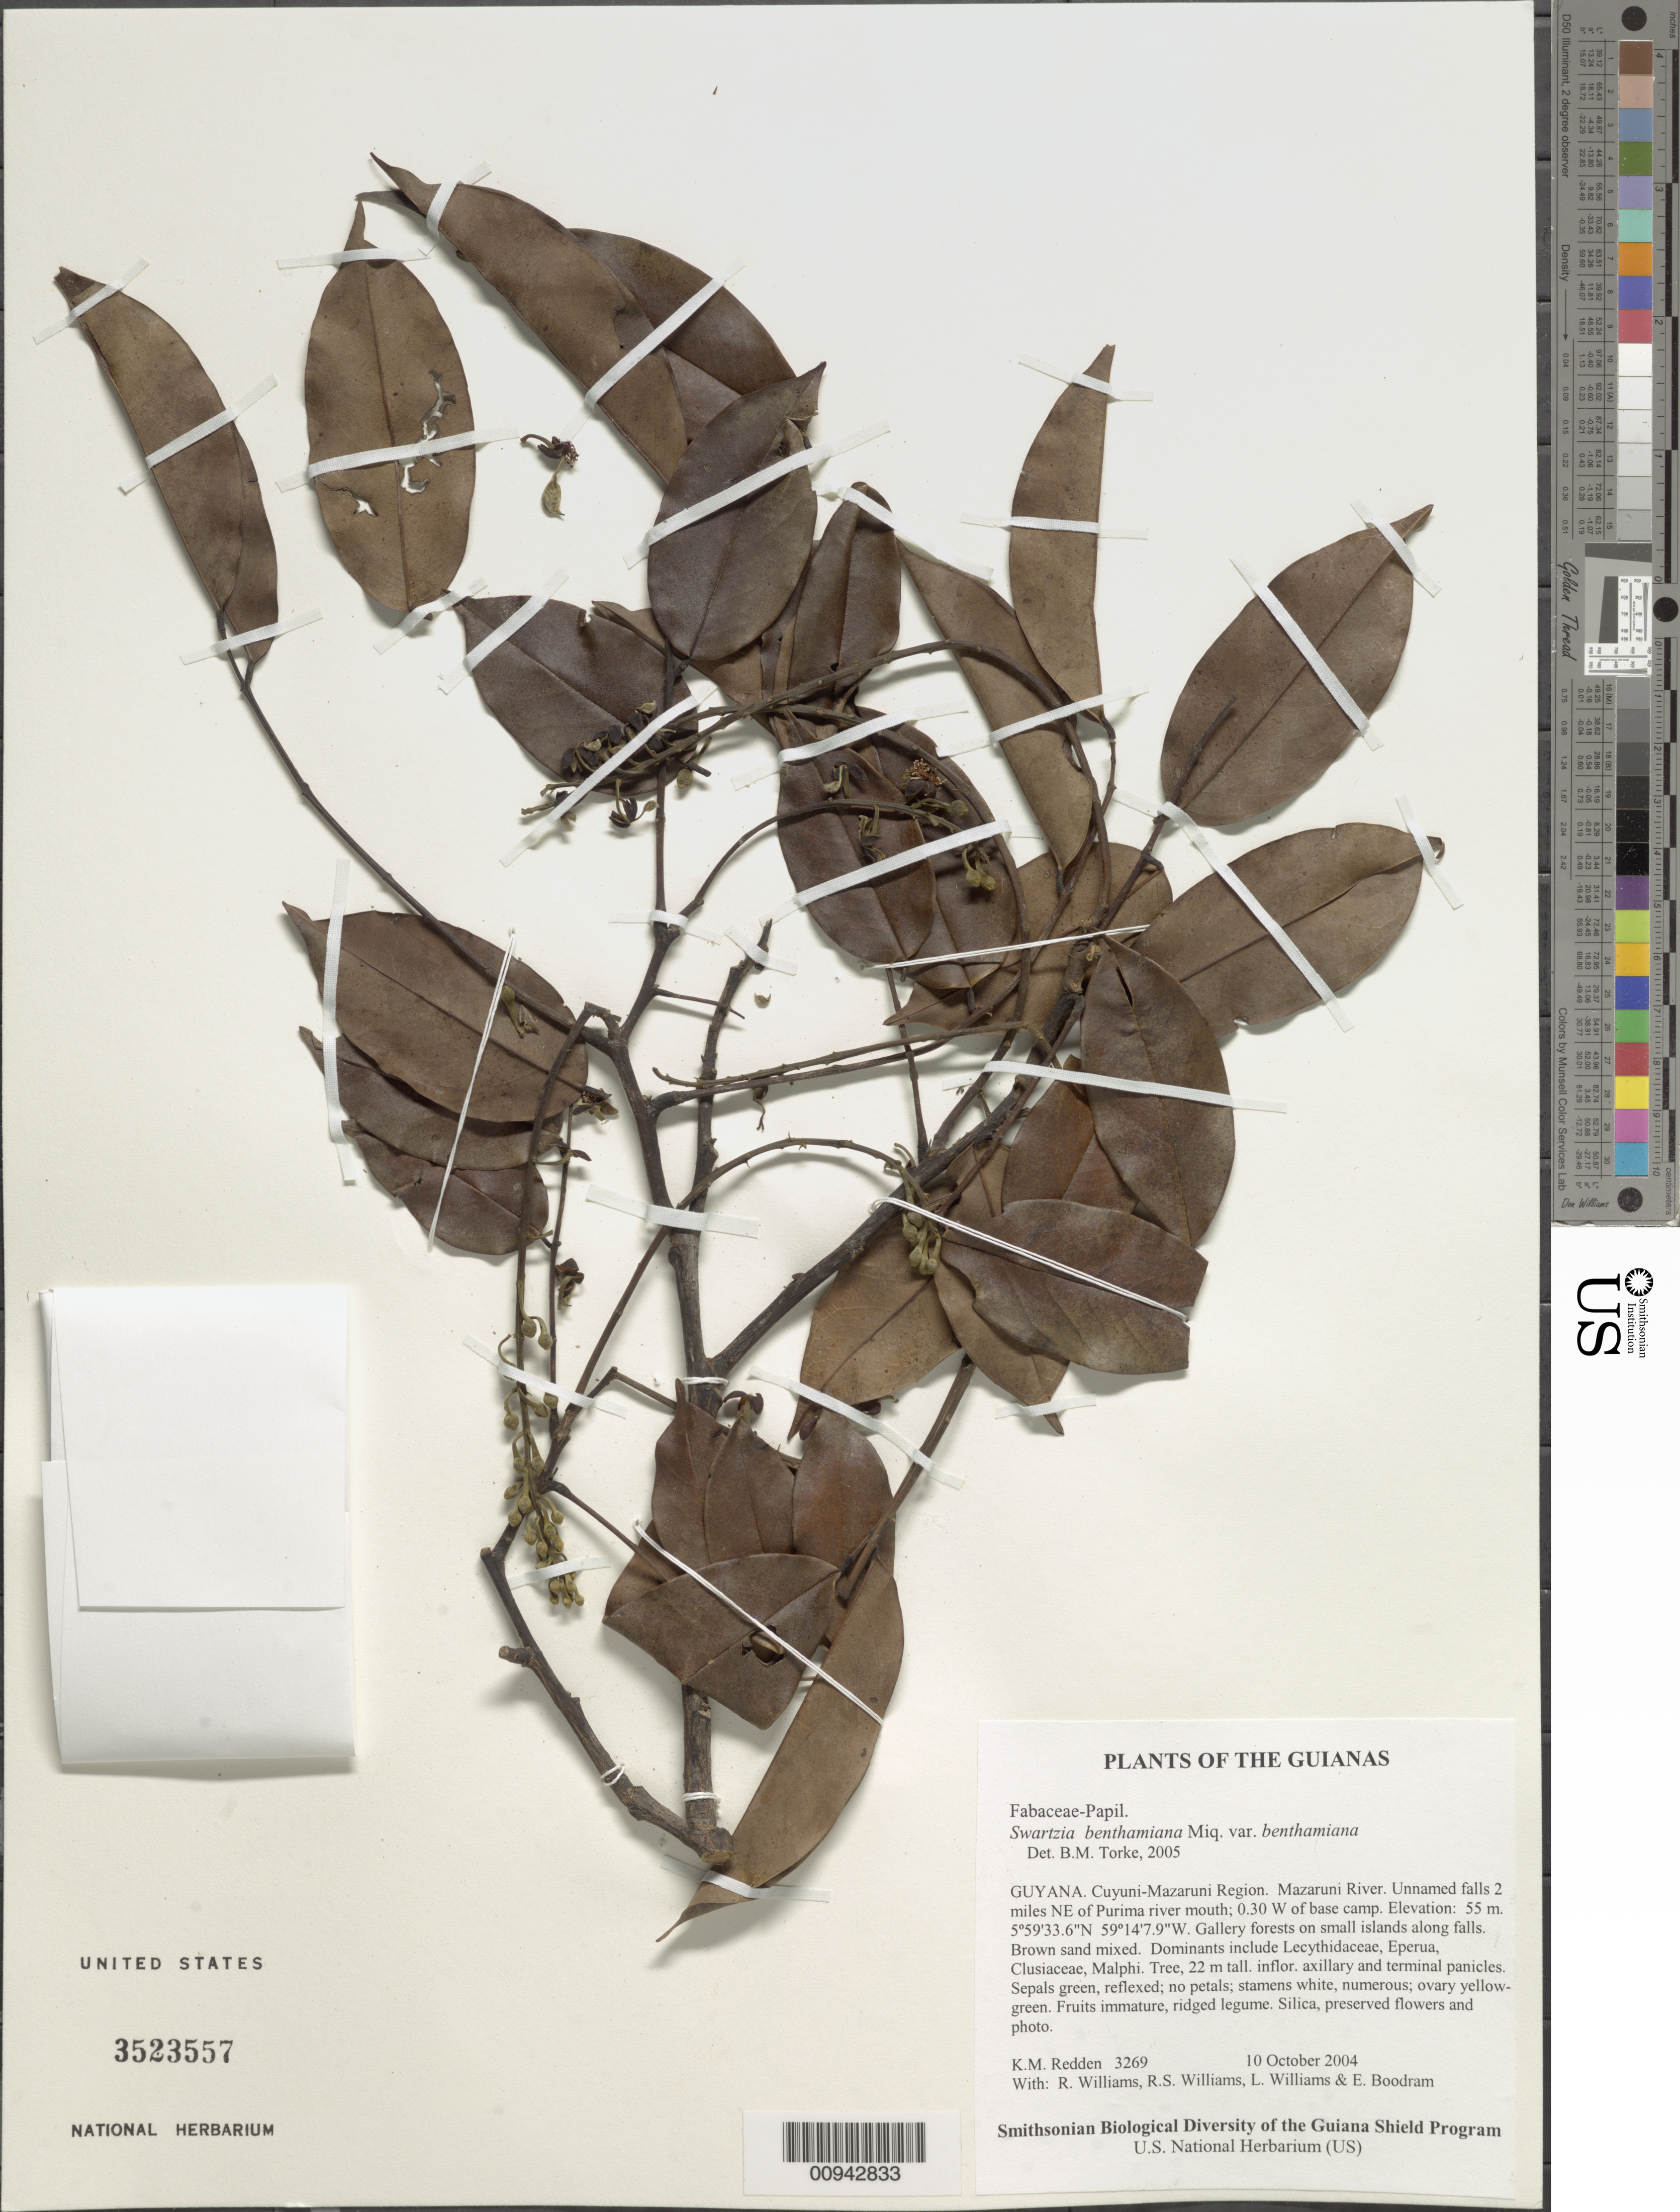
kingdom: Plantae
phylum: Tracheophyta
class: Magnoliopsida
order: Fabales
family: Fabaceae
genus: Swartzia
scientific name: Swartzia benthamiana var. benthamiana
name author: Miq.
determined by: Torke, B. M., (MO)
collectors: K. M. Redden, R. Williams, R. S. Williams, L. Williams & E. Boodram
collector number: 3269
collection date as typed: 10 October 2004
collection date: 2004-10-10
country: Guyana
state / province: Cuyuni-Mazaruni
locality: Mazaruni River. Unnamed falls 2 miles NE of Purima river mouth; 0.30 W of base camp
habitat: Gallery forests on small islands along falls. Brown sand mixed. Dominants include Lecythidaceae, Eperua, Clusiaceae, Malpig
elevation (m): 55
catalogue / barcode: US 3523557